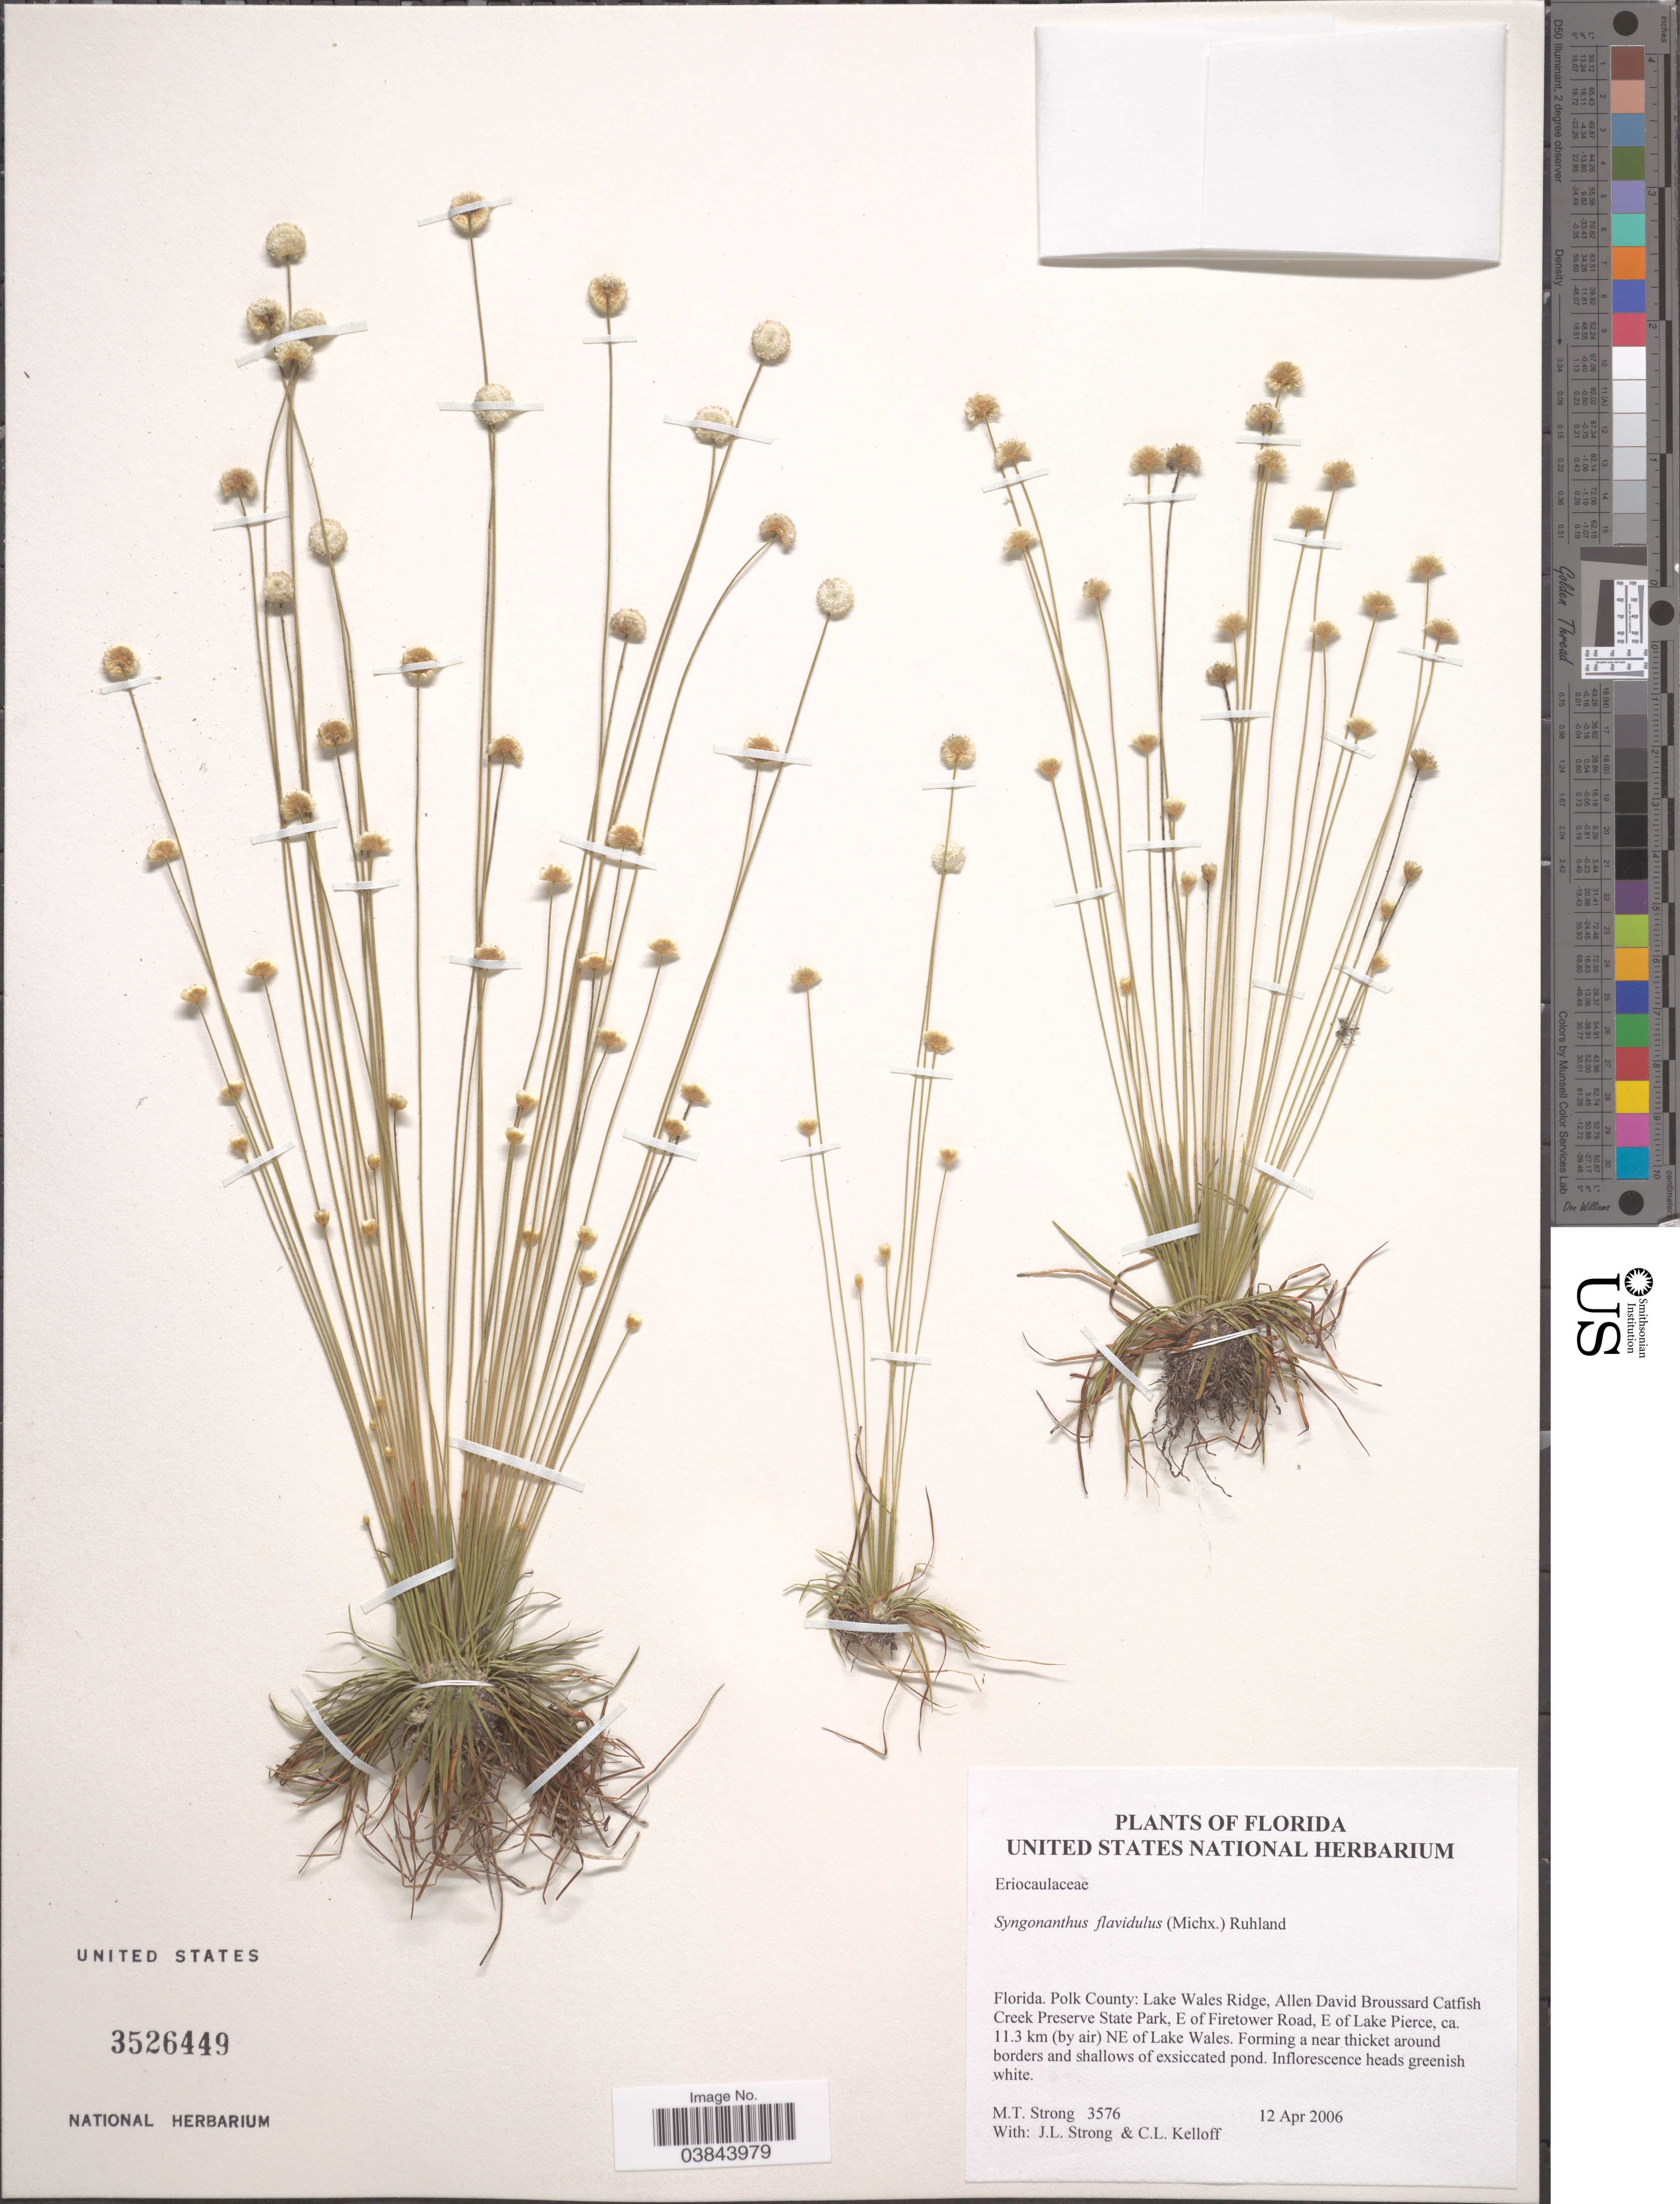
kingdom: Plantae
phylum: Tracheophyta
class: Liliopsida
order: Poales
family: Eriocaulaceae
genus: Syngonanthus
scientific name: Syngonanthus flavidulus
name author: (Michx.) Ruhland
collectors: M. T. Strong, J. L. Strong & C. L. Kelloff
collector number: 3576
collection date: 2006-04-12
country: United States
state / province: Florida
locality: Polk County: Lake Wales Ridge, Allen David Broussard Catfish Creek Preserve State Park, E of Firetower Road, E of Lake Pierce, ca. 11.3 km (by air) NE of Lake Wales.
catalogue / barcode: US 3526449